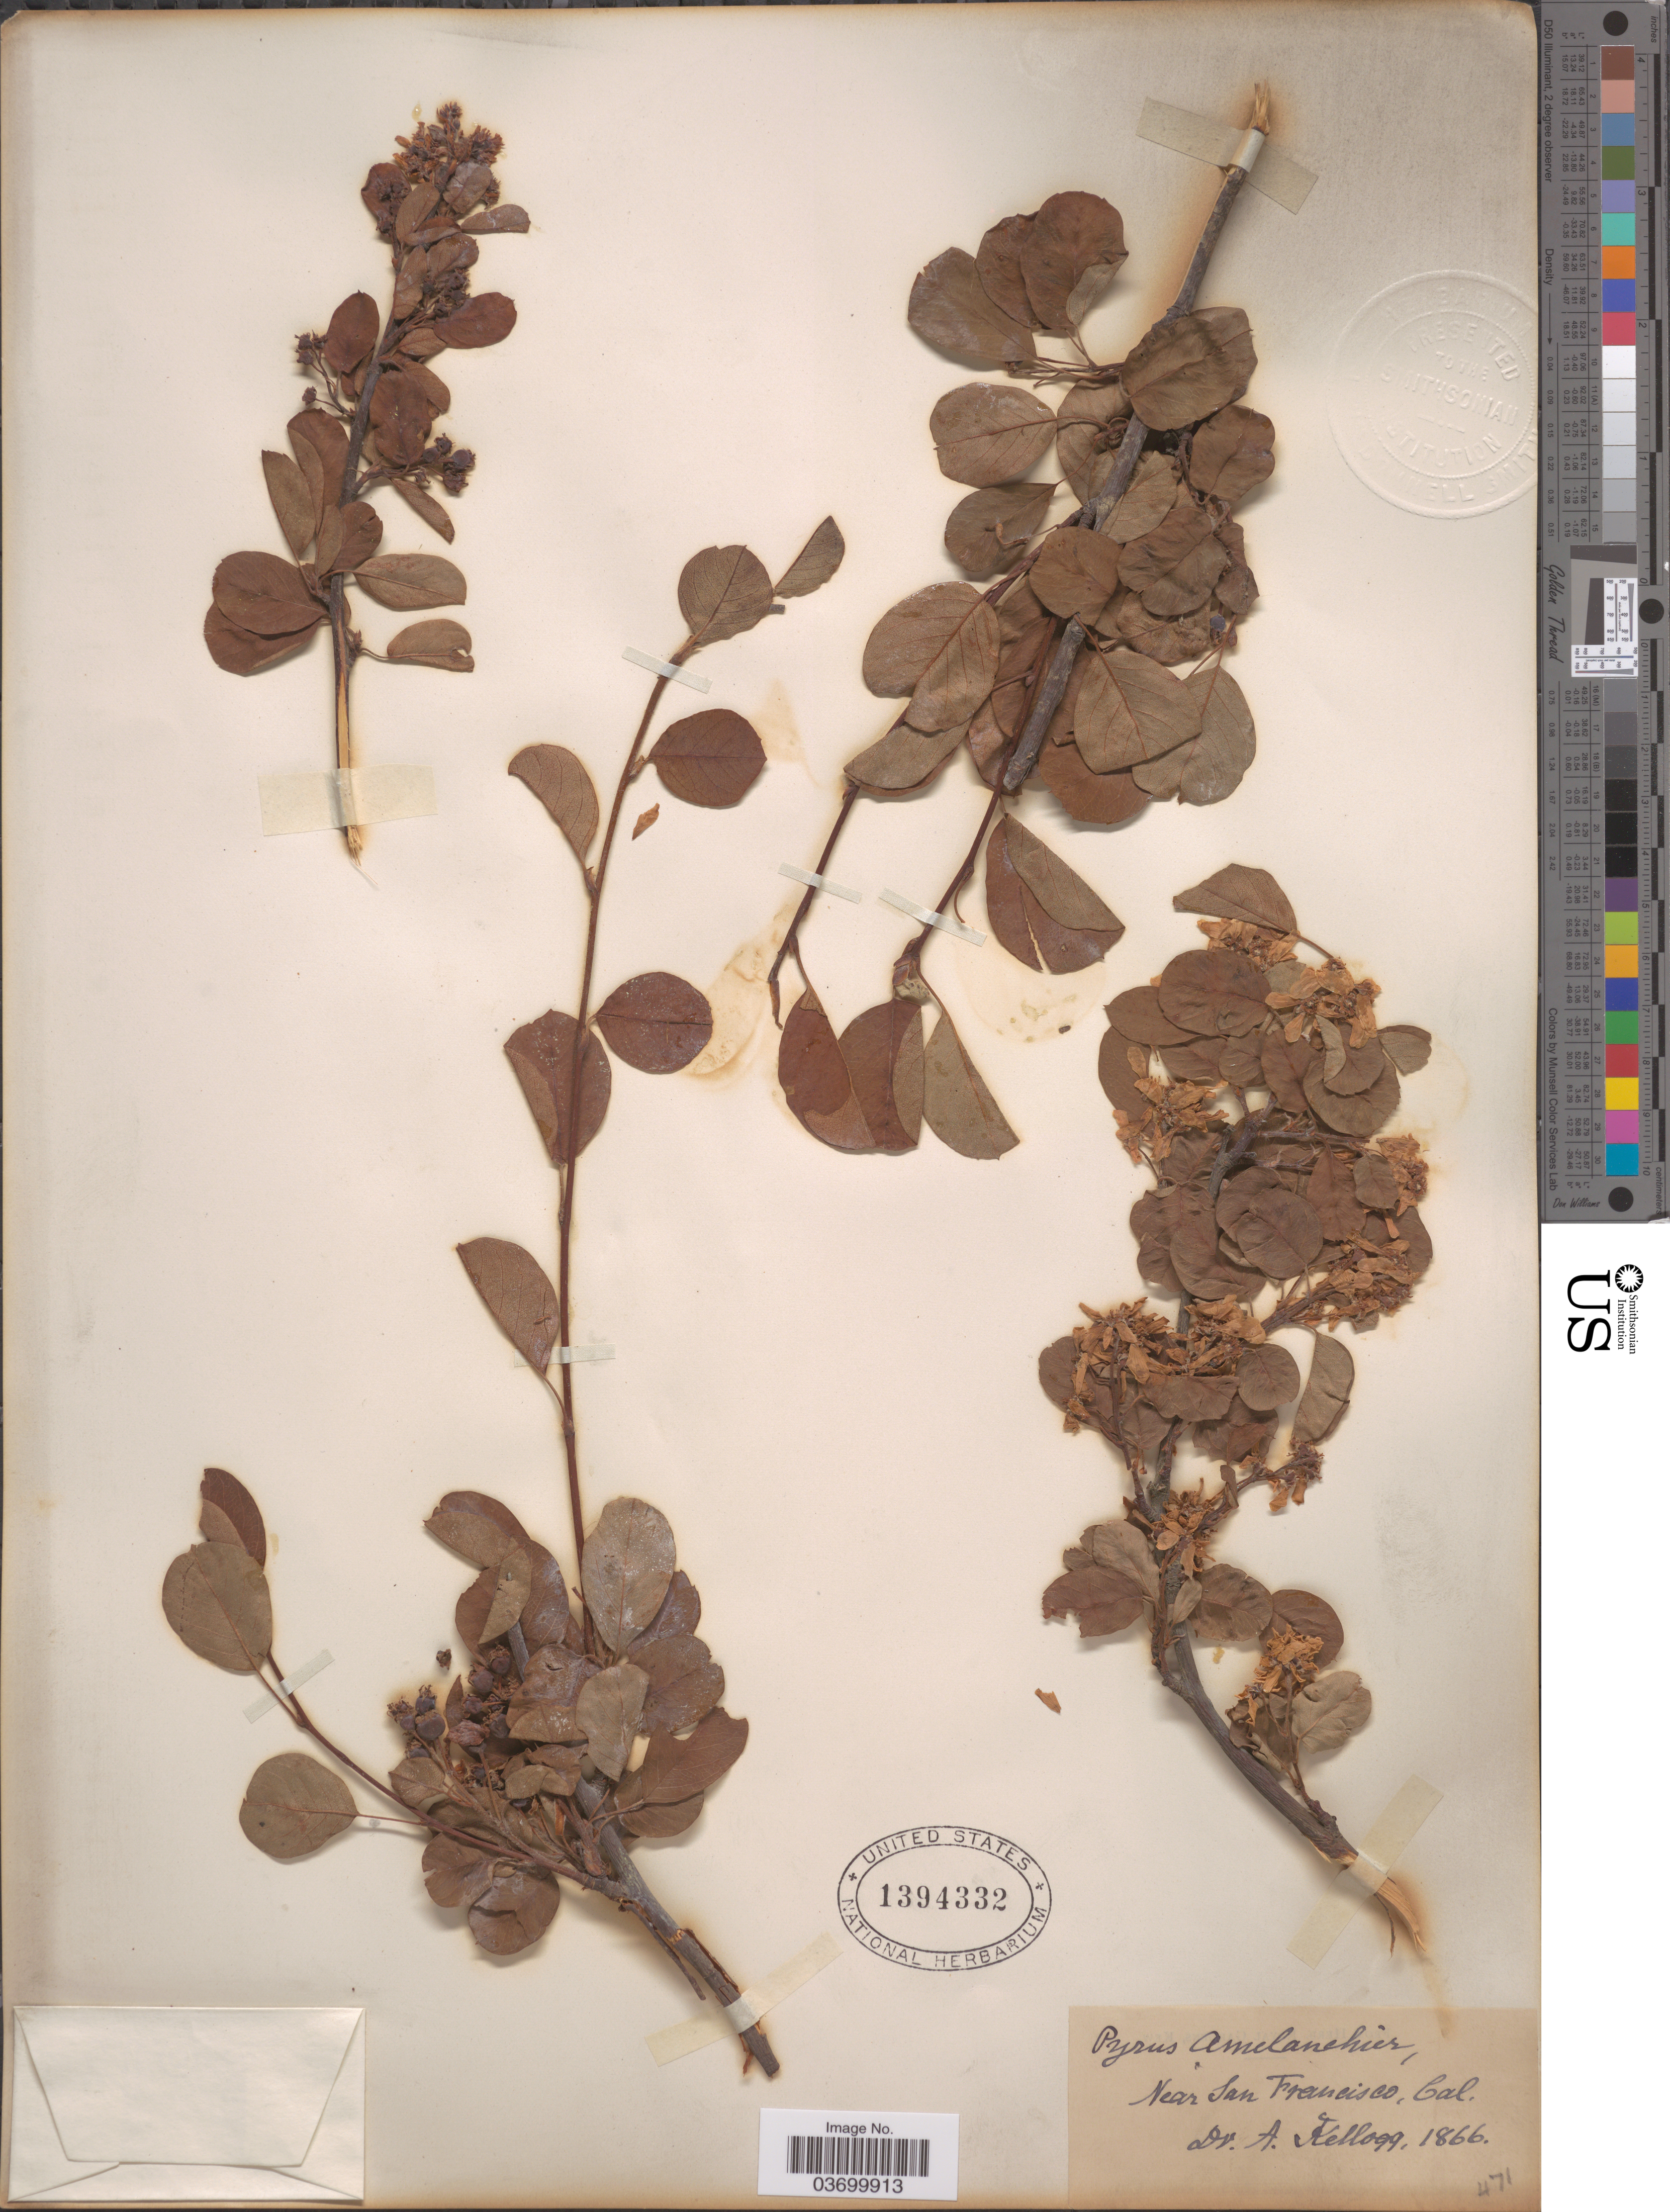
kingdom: Plantae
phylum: Tracheophyta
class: Magnoliopsida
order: Rosales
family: Rosaceae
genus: Amelanchier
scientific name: Amelanchier alnifolia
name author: (Nutt.) Nutt. ex M. Roem.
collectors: A. Kellogg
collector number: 471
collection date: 1866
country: United States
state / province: California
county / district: San Francisco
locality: Near San Francisco.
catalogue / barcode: US 1394332